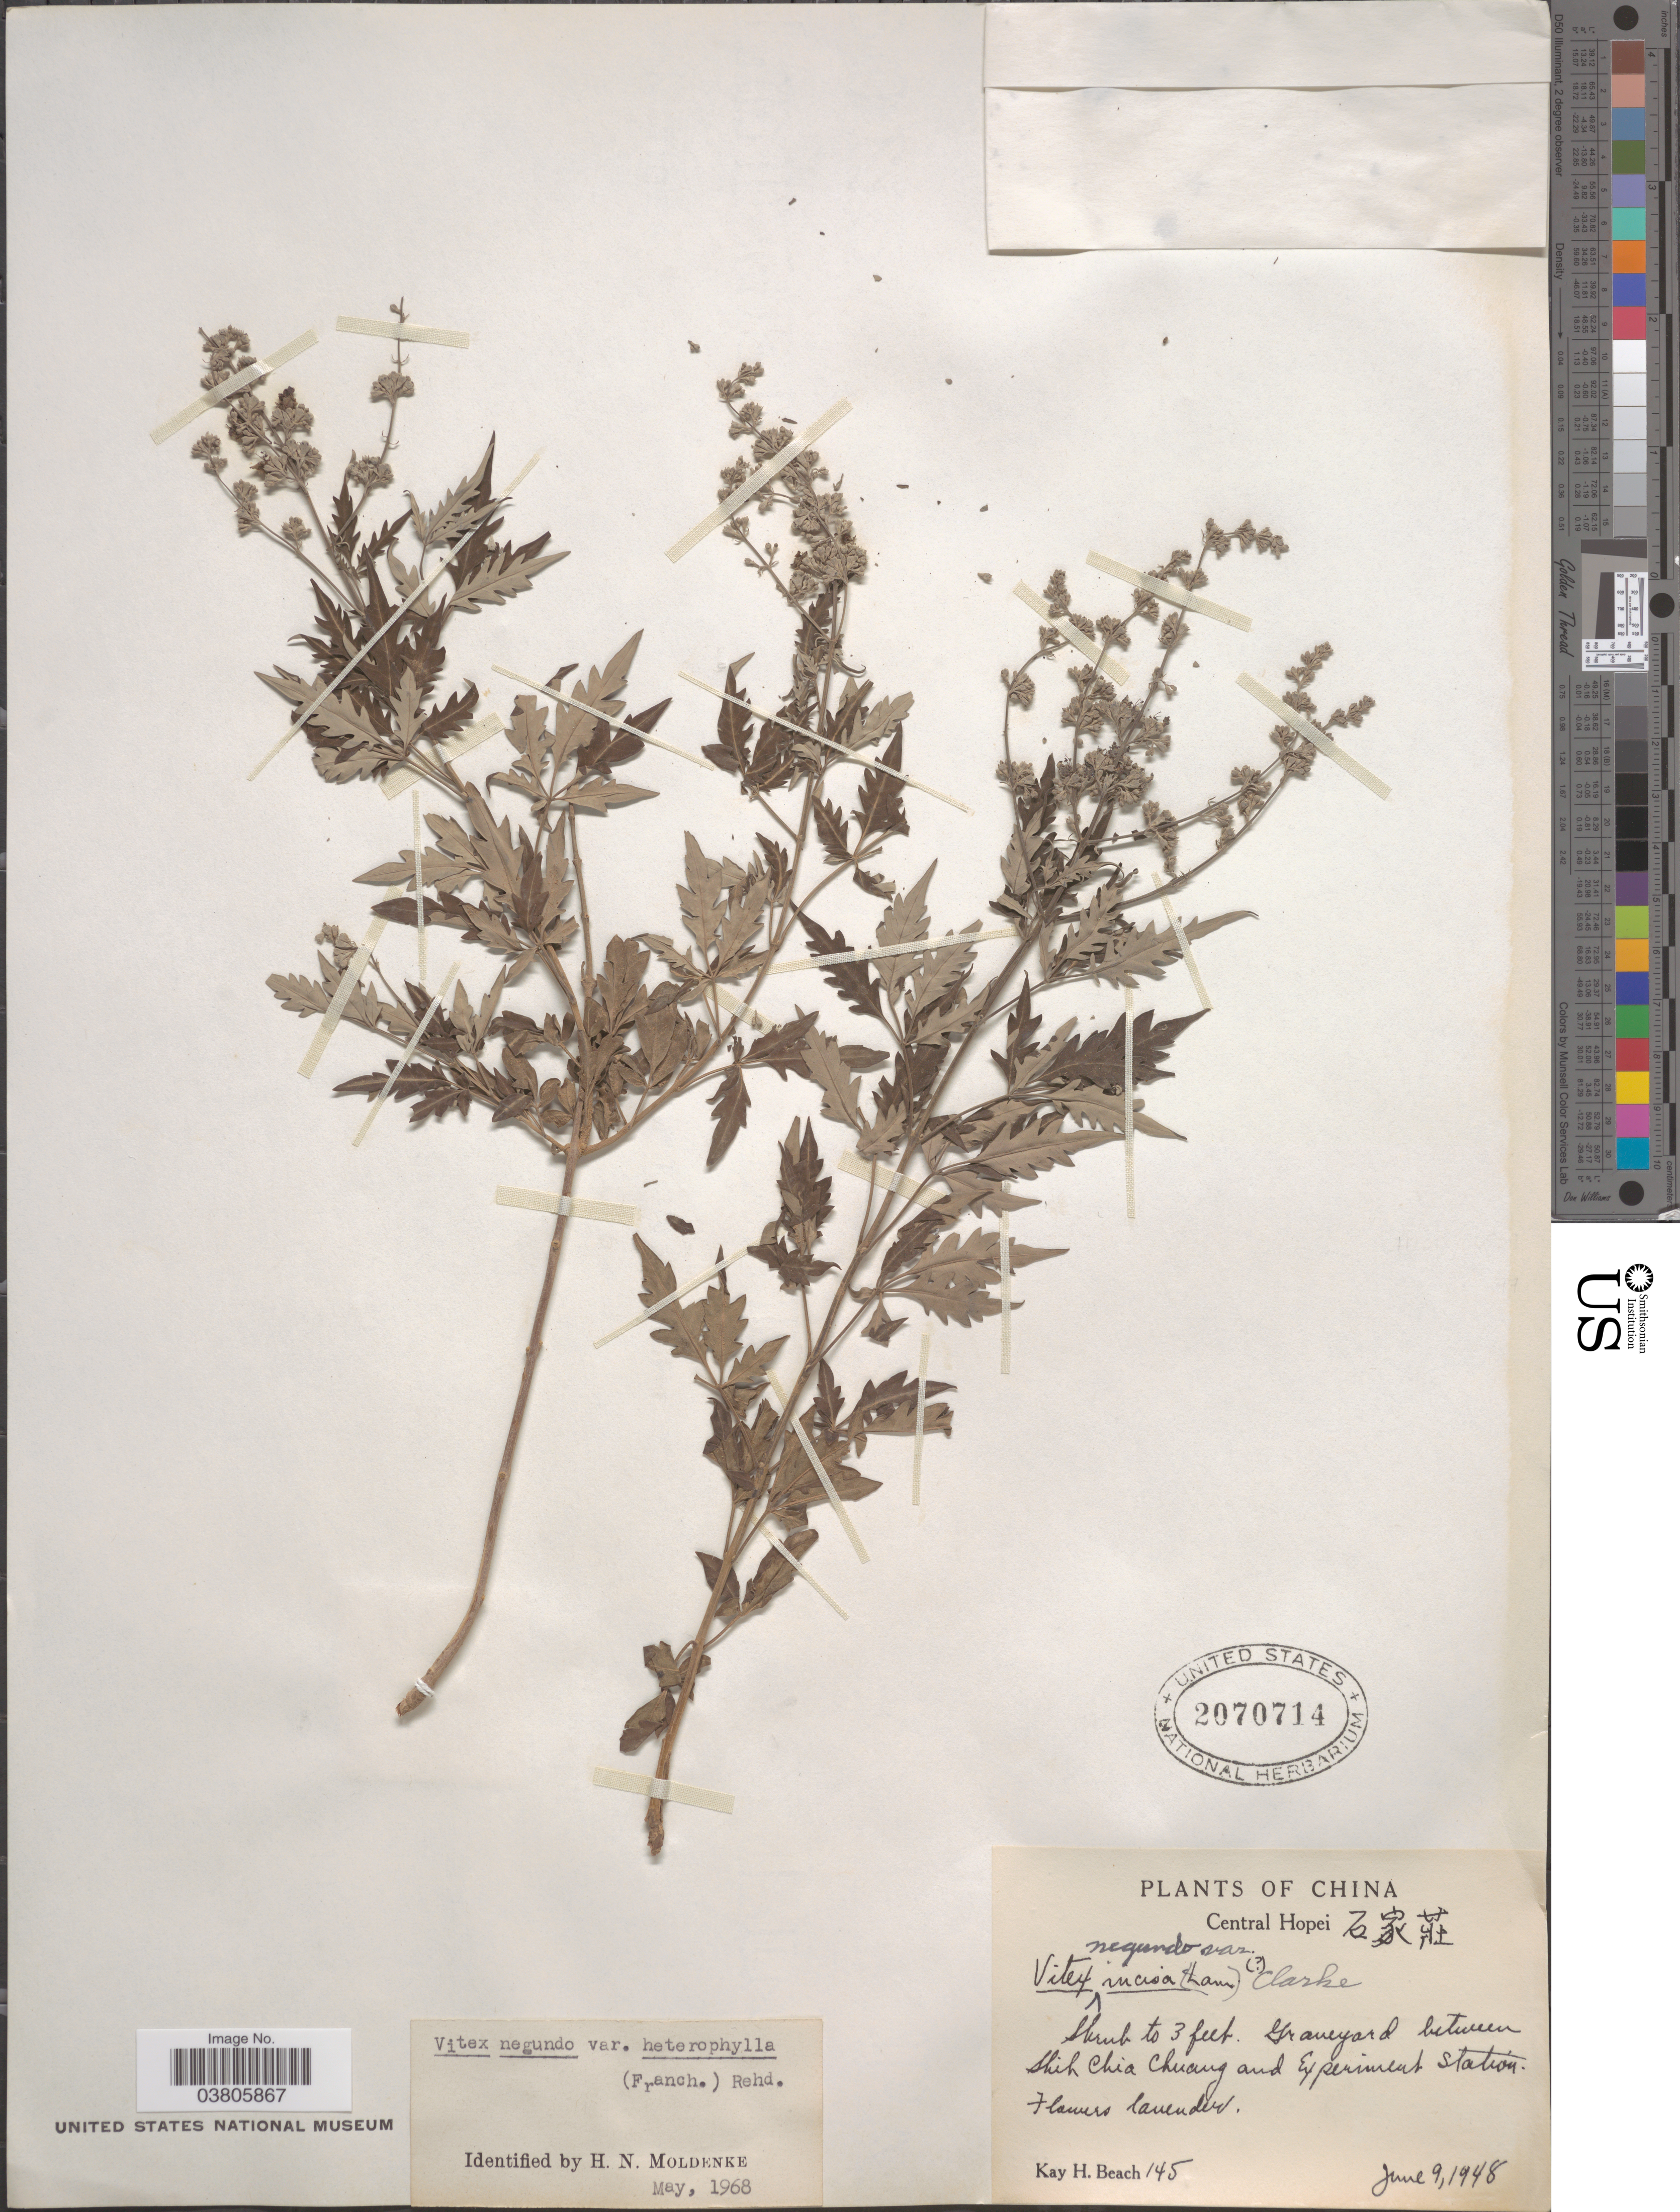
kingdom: Plantae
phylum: Tracheophyta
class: Magnoliopsida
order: Lamiales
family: Lamiaceae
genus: Vitex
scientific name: Vitex negundo var. heterophylla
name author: (Franch.) Rehder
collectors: K. H. Beach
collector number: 145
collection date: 1948-06-09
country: China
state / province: Hebei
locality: Central Hopei X. Graveyard between Shih Chia Chuang and Experiment Station.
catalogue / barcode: US 2070714